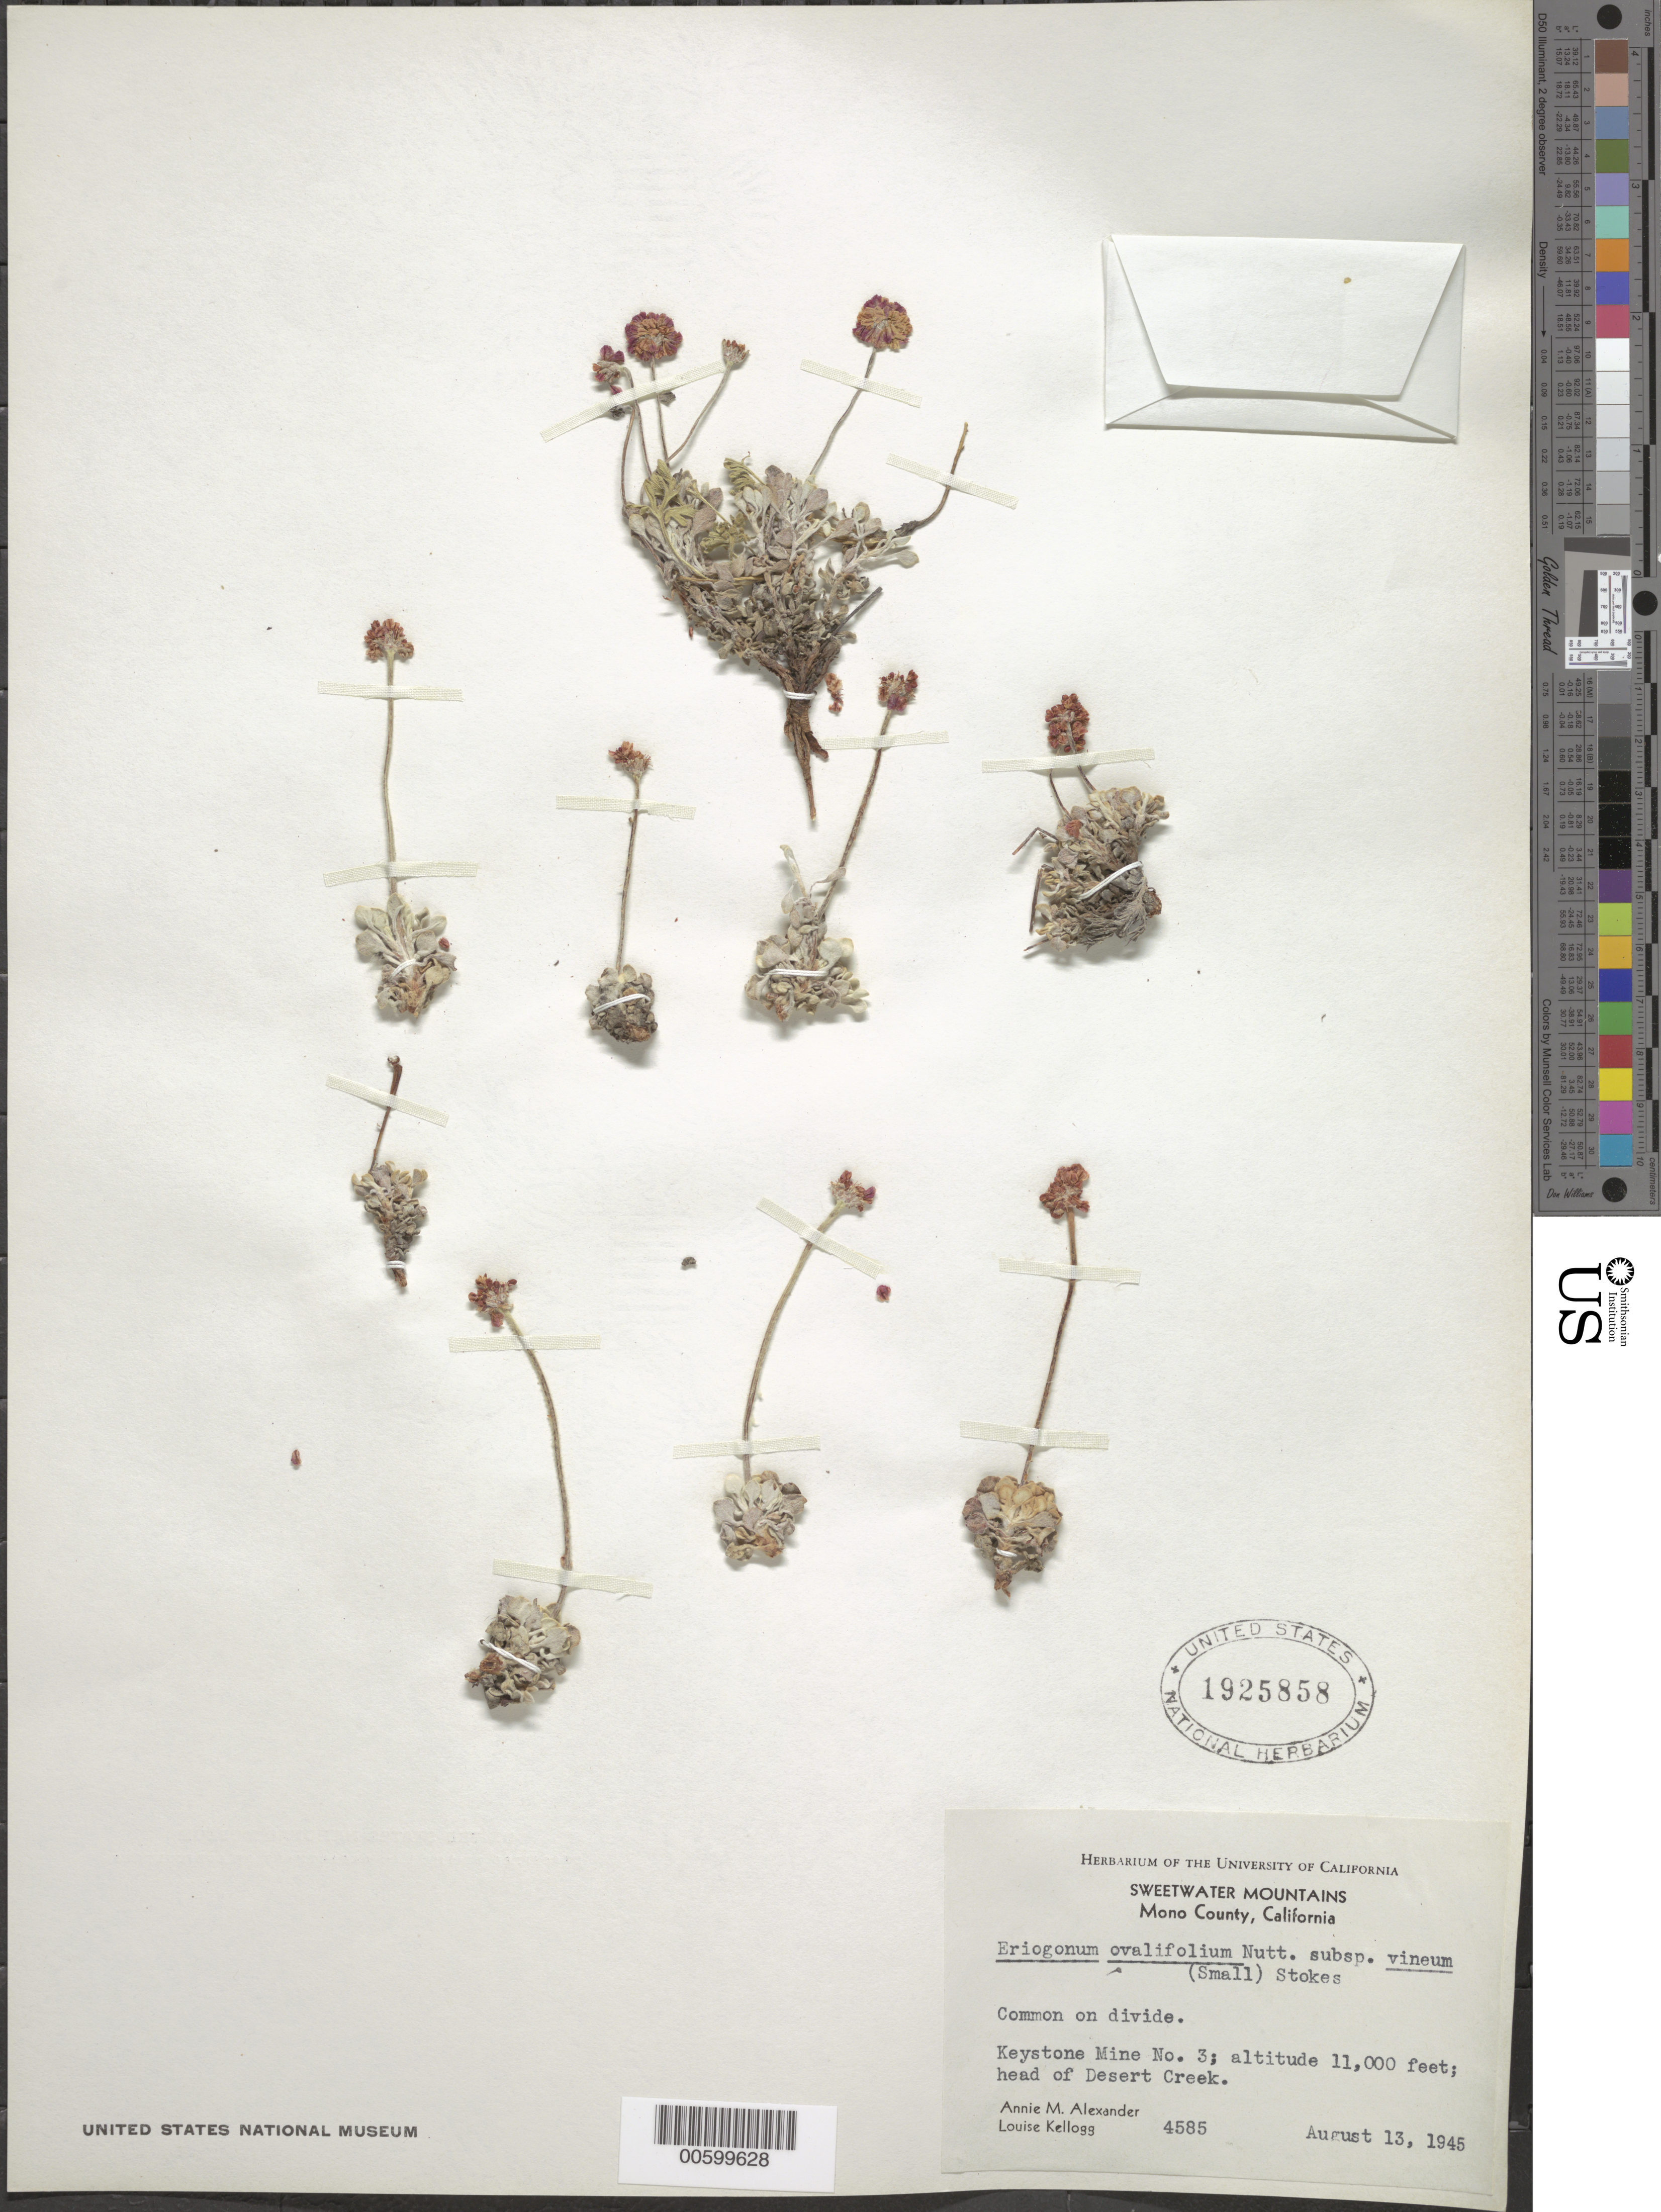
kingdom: Plantae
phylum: Tracheophyta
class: Magnoliopsida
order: Caryophyllales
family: Polygonaceae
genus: Eriogonum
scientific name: Eriogonum ovalifolium subsp. vineum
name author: (Small) S. Stokes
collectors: A. M. Alexander & L. Kellogg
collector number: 4585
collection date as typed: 13 Aug 1945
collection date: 1945-08-13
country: United States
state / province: California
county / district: Mono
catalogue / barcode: US 1925858